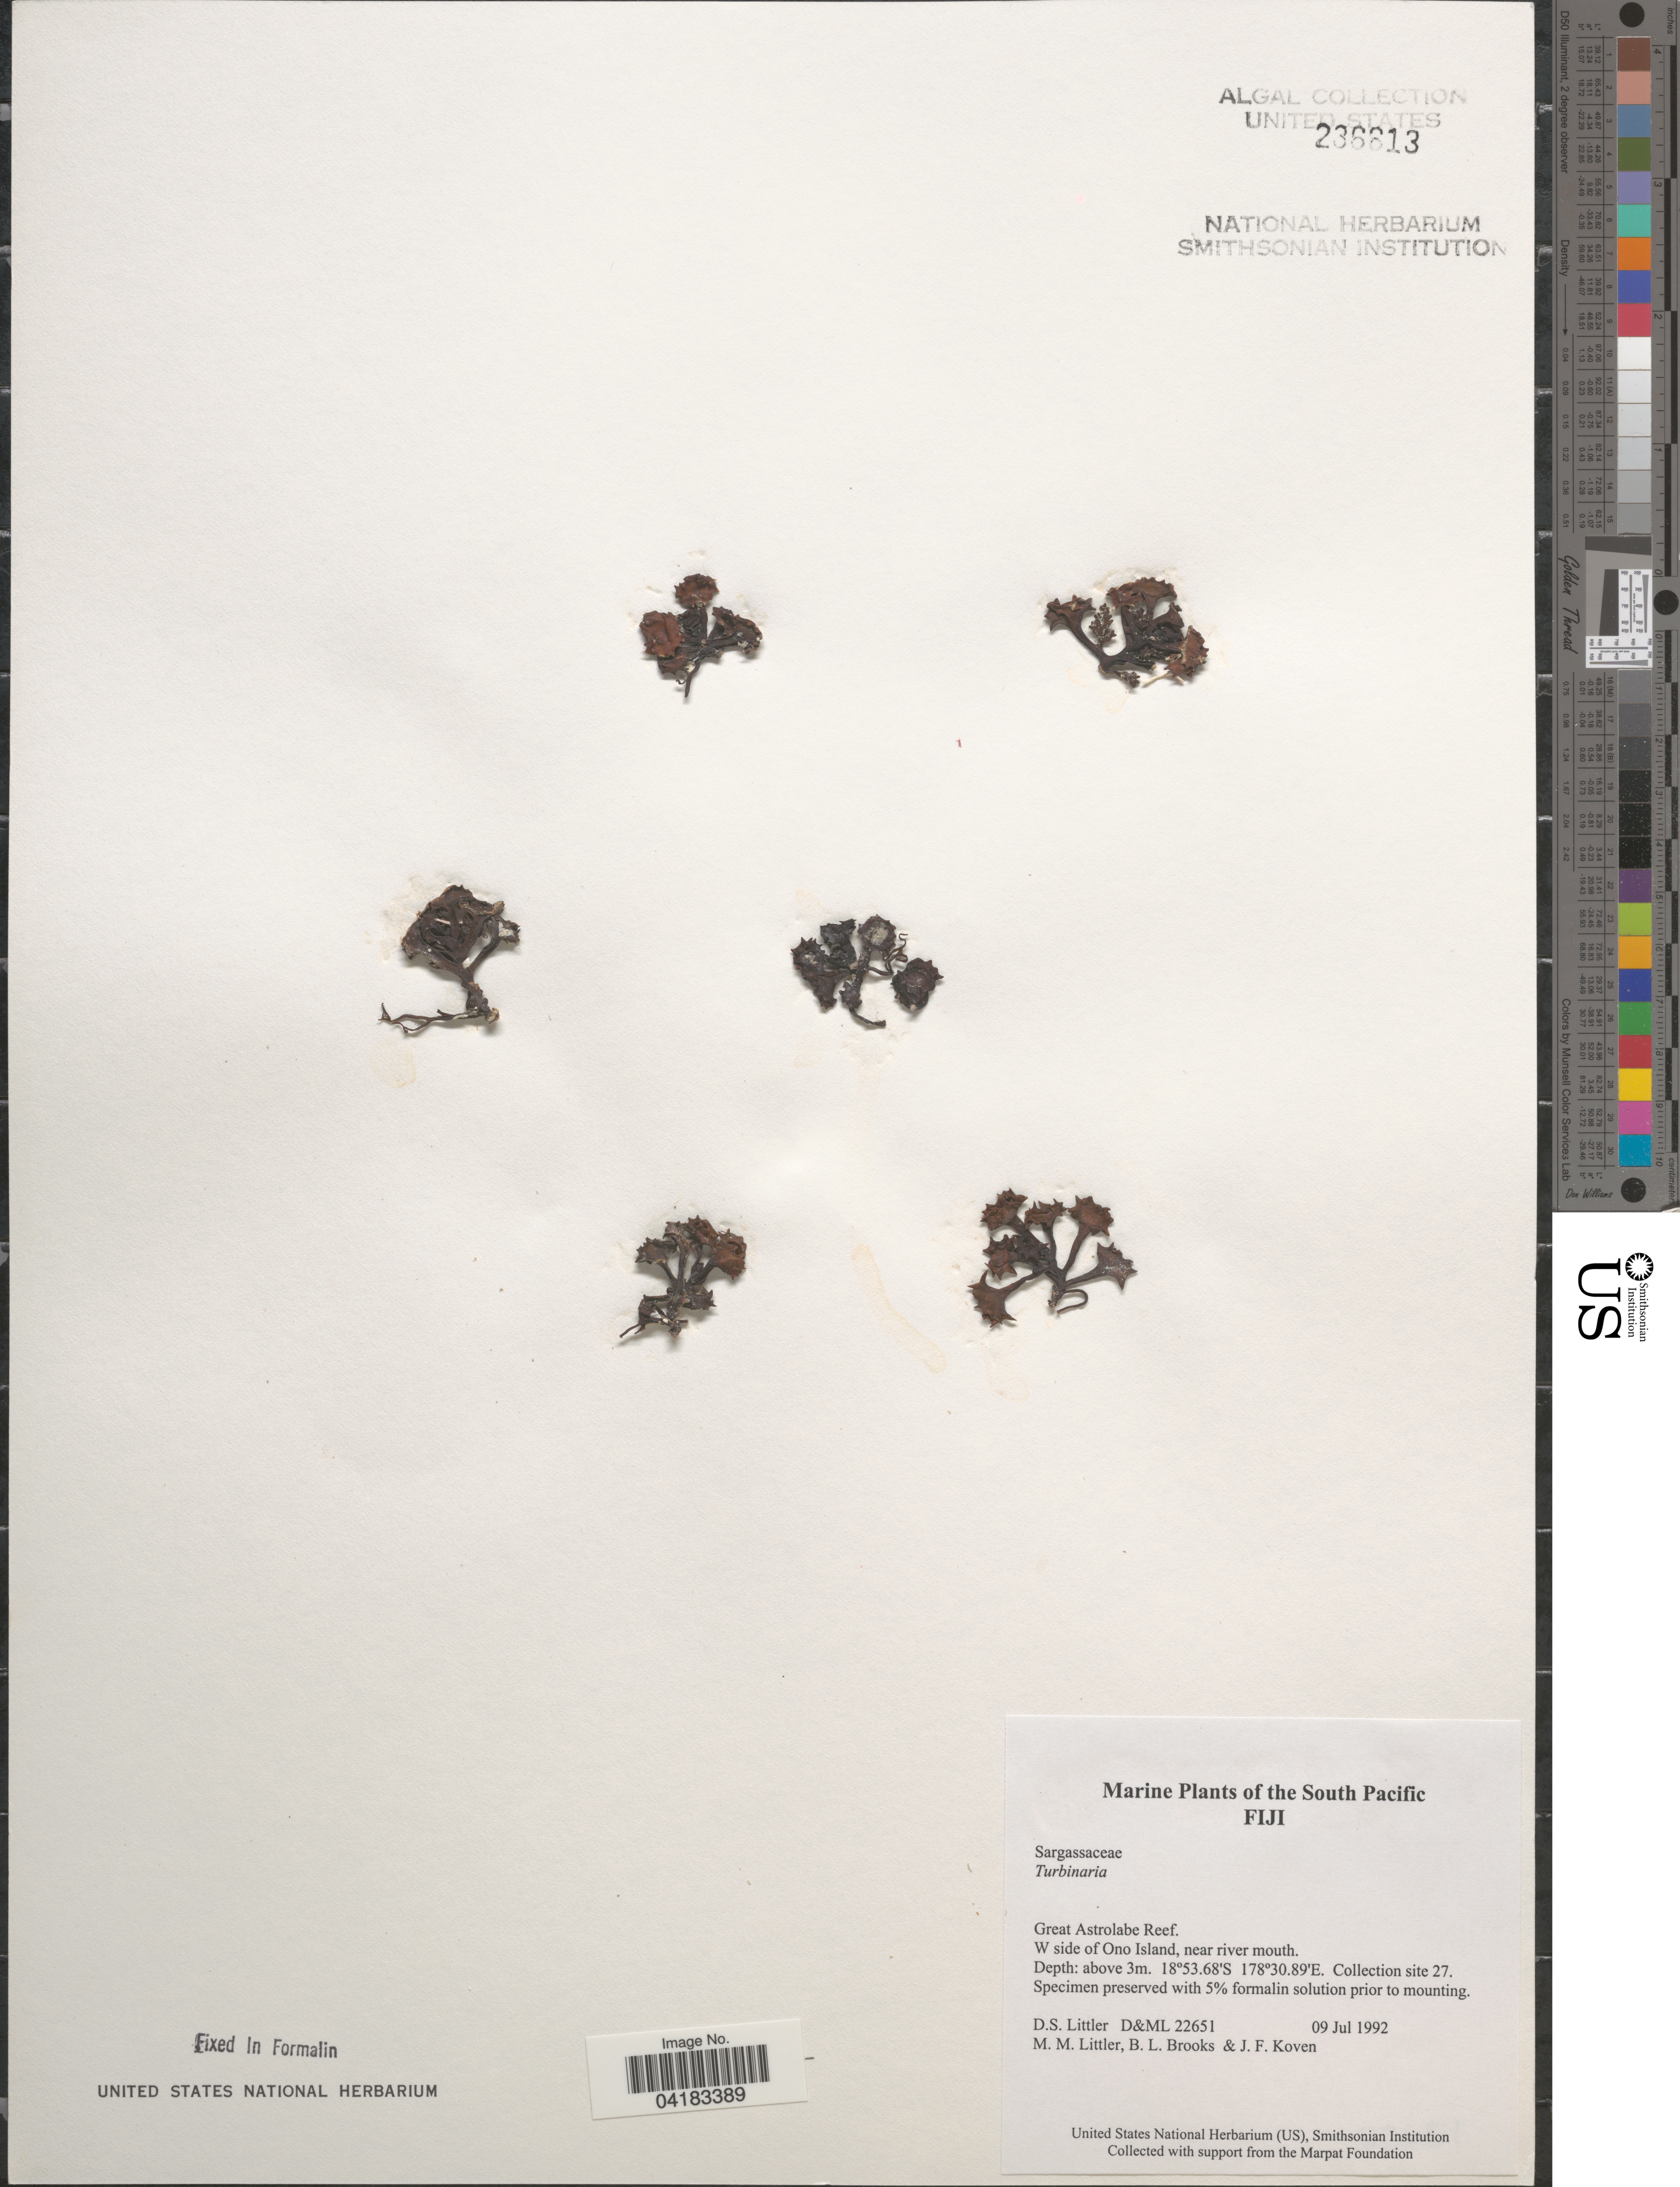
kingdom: Chromista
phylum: Ochrophyta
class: Phaeophyceae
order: Fucales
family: Sargassaceae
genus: Turbinaria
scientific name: Turbinaria sp.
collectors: D. S. Littler, B. Brooks & J. Koven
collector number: D&ML22651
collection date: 1992-07-09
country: Fiji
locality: South Pacific. Great Astrolabe Reef. W side of Ono Island, near river mouth. Collection site 27.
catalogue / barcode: US 236613